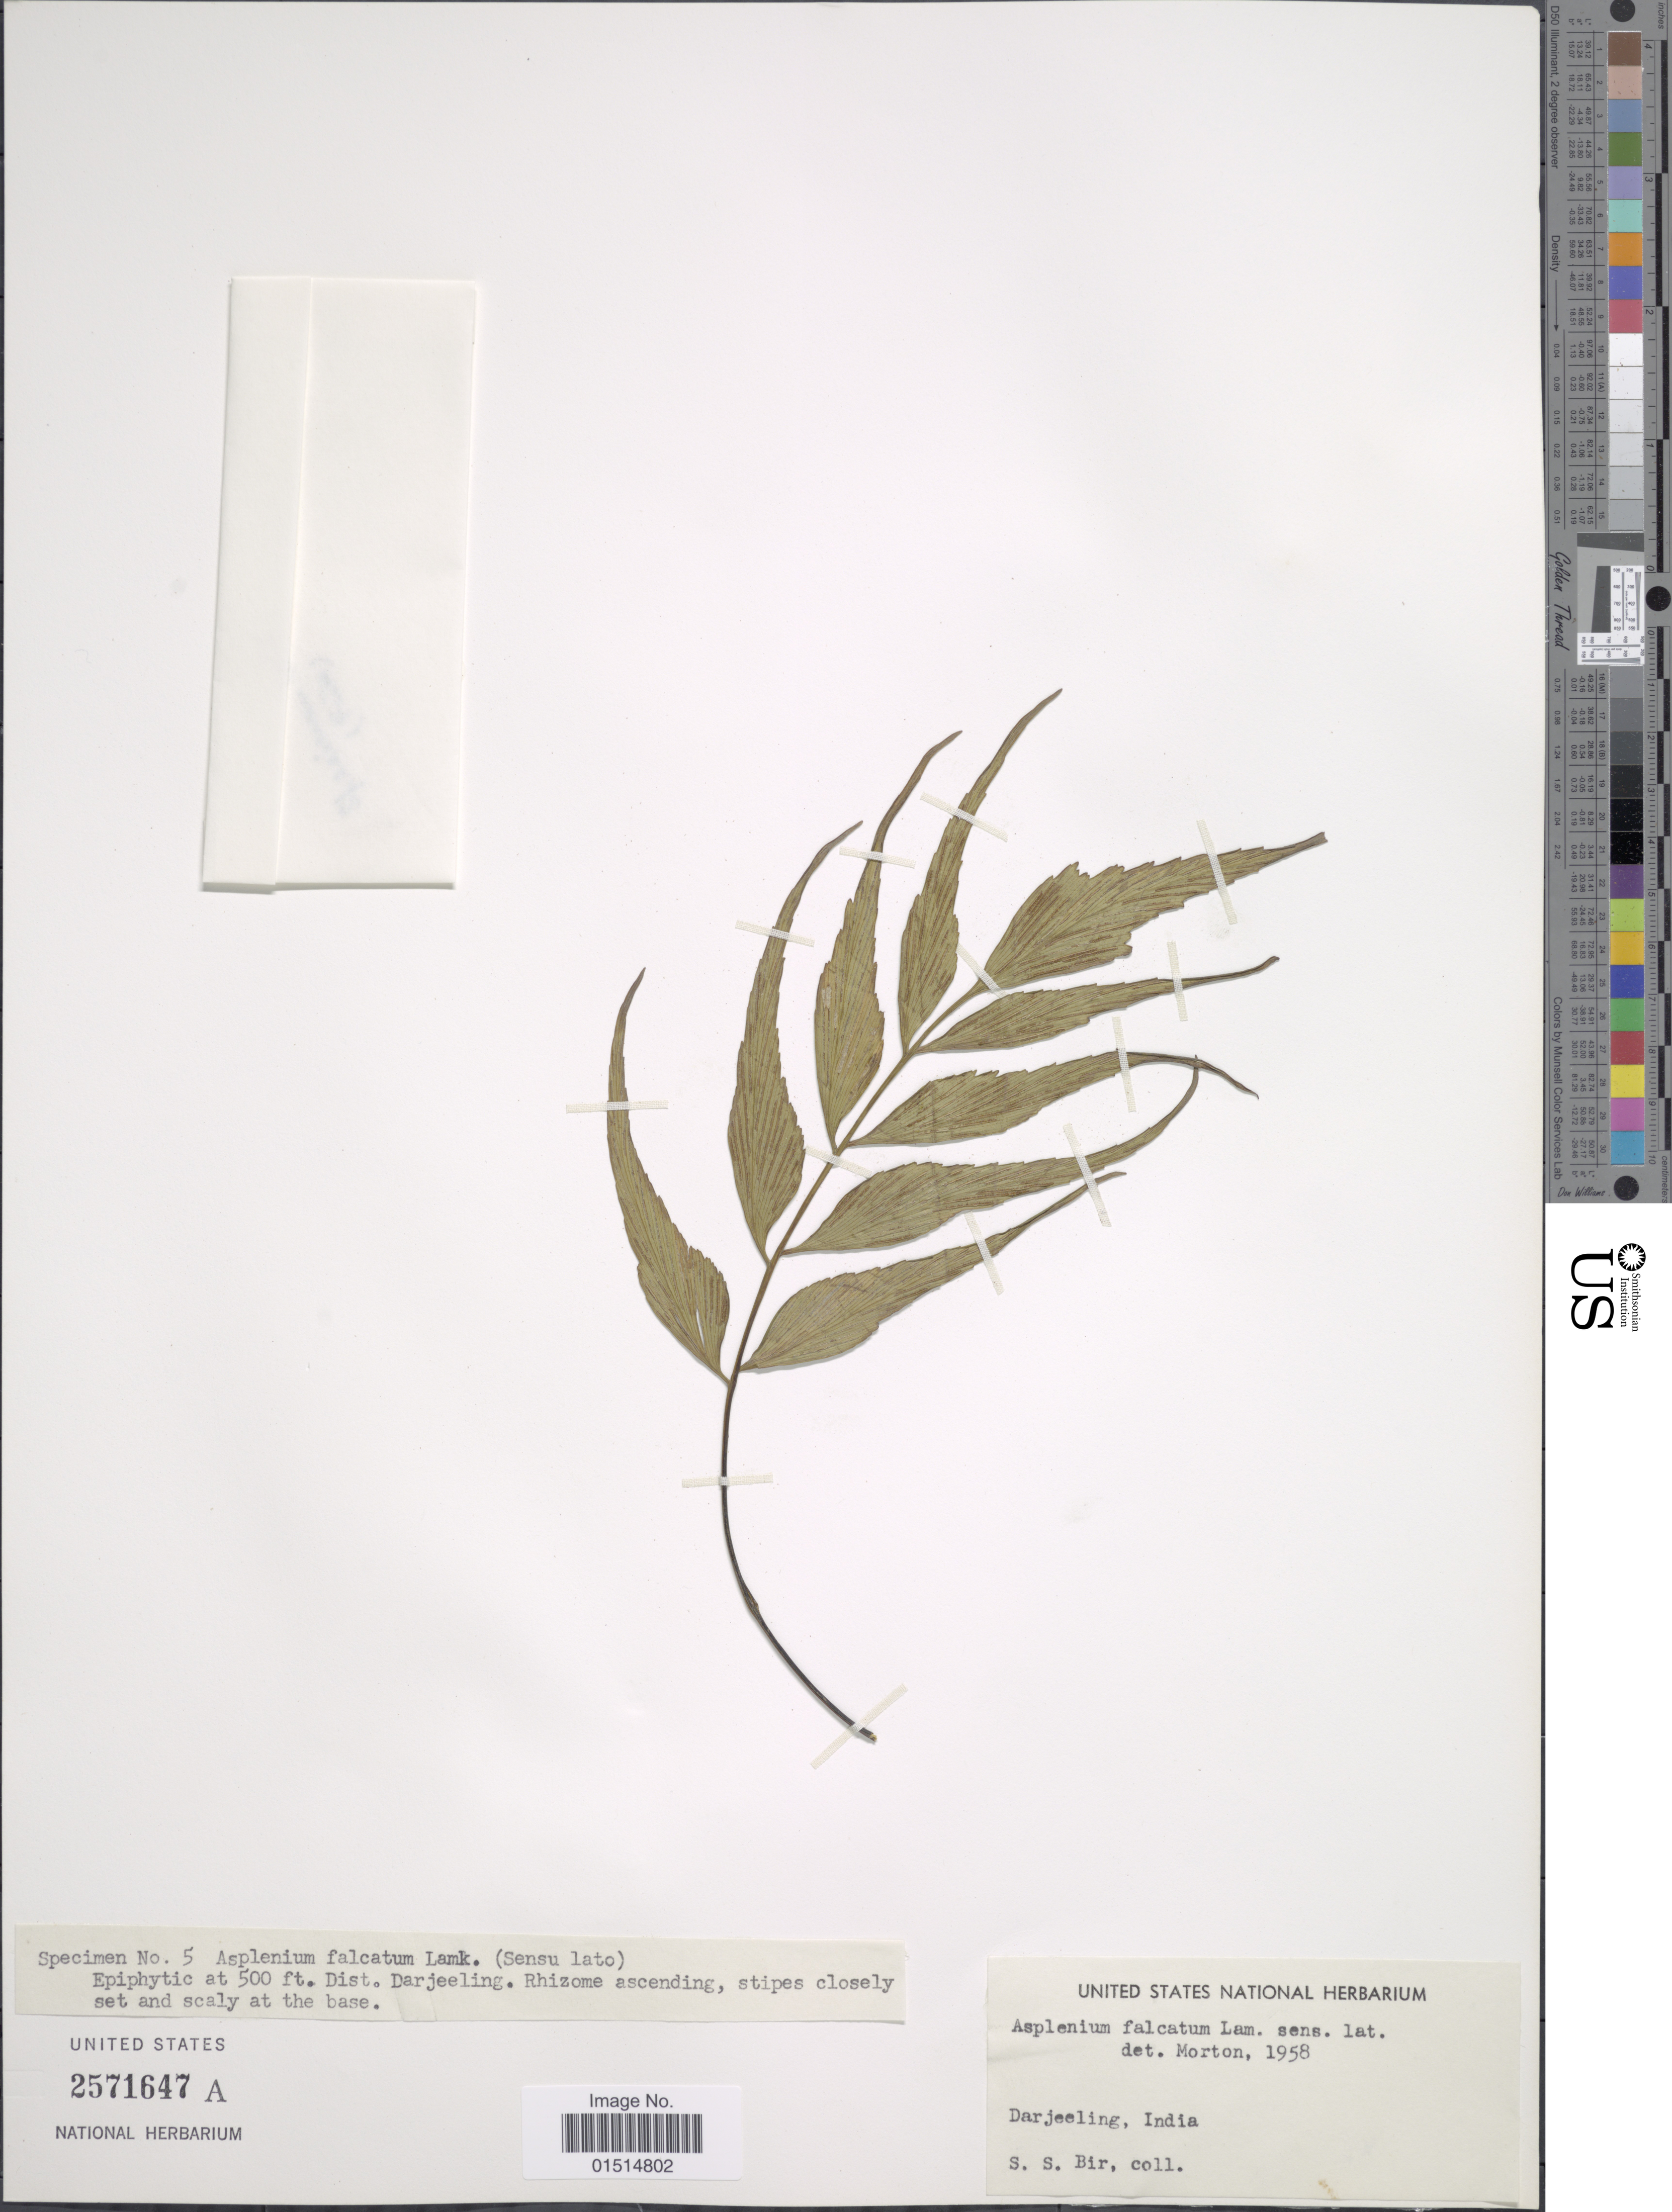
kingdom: Plantae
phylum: Tracheophyta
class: Polypodiopsida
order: Polypodiales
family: Aspleniaceae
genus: Asplenium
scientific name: Asplenium falcatum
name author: Lam.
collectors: S. S. Bir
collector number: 5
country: India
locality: Darjeeling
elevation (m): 152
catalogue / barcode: US 2571647A